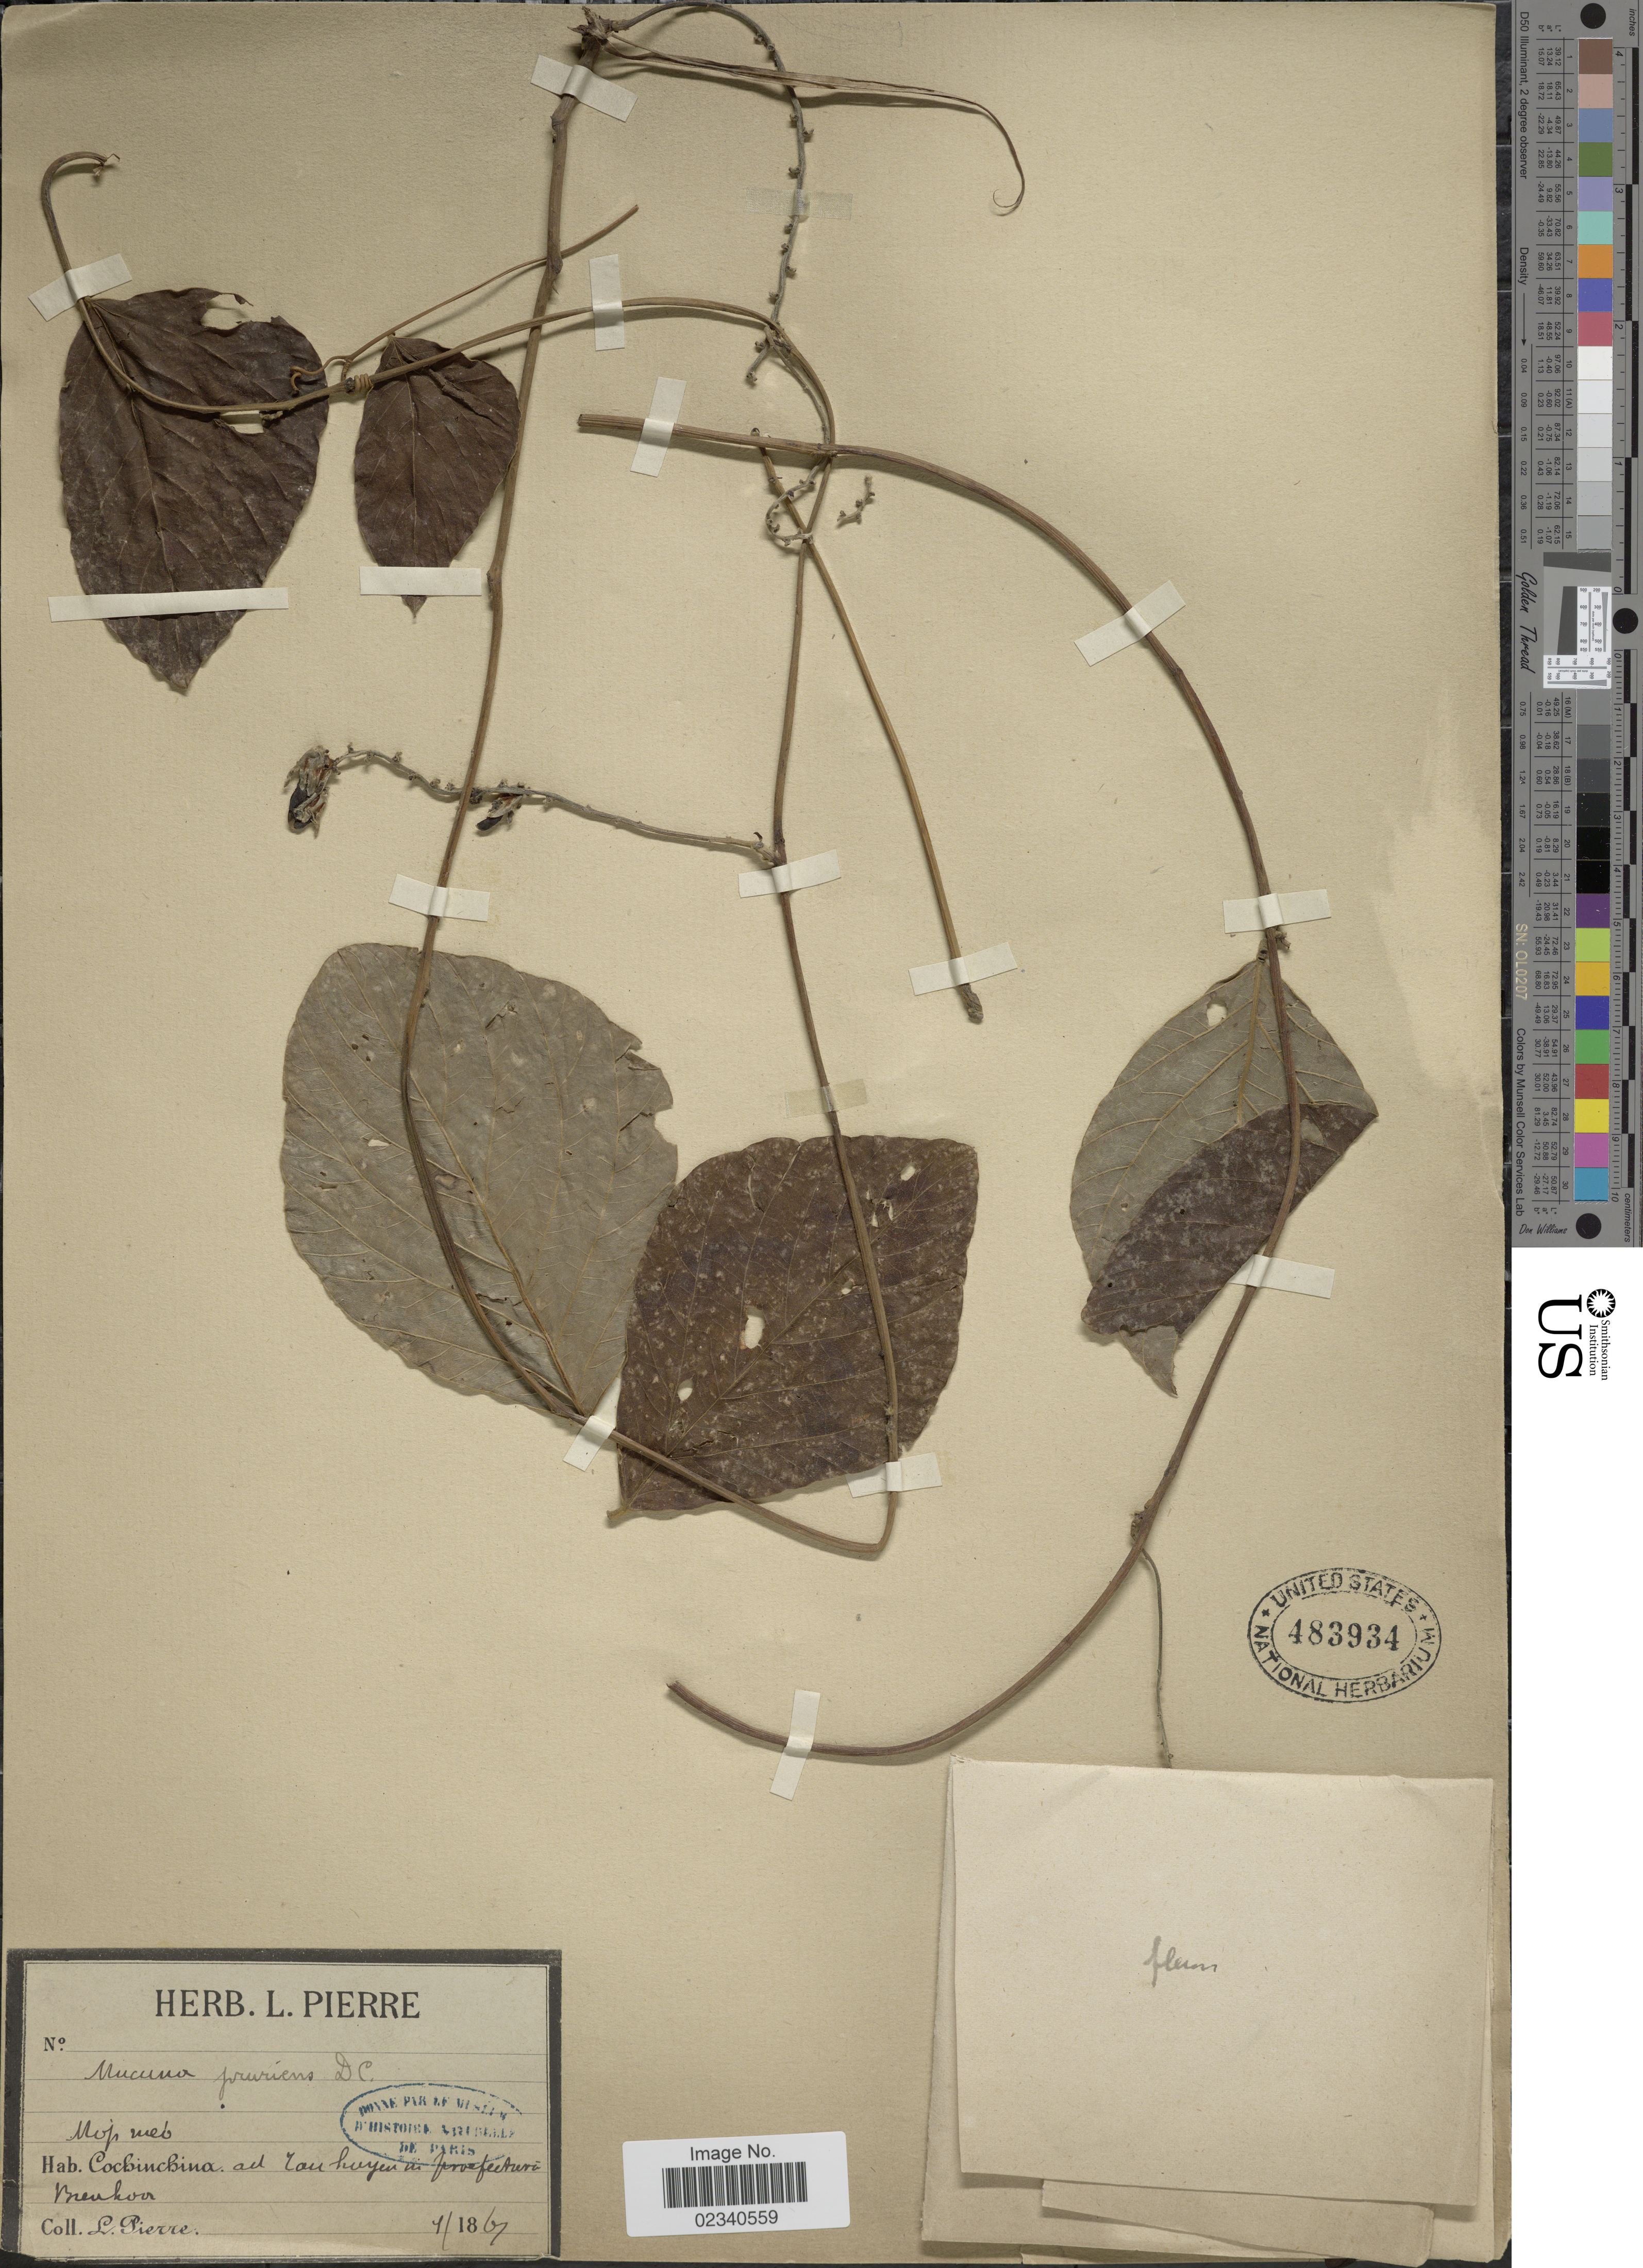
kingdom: Plantae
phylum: Tracheophyta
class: Magnoliopsida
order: Fabales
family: Fabaceae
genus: Mucuna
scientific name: Mucuna pruriens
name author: (L.) DC.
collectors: L. Pierre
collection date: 1867-01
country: Vietnam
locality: Cochinchina. ad tou huyen in prefecture Brenkoa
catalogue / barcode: US 483934